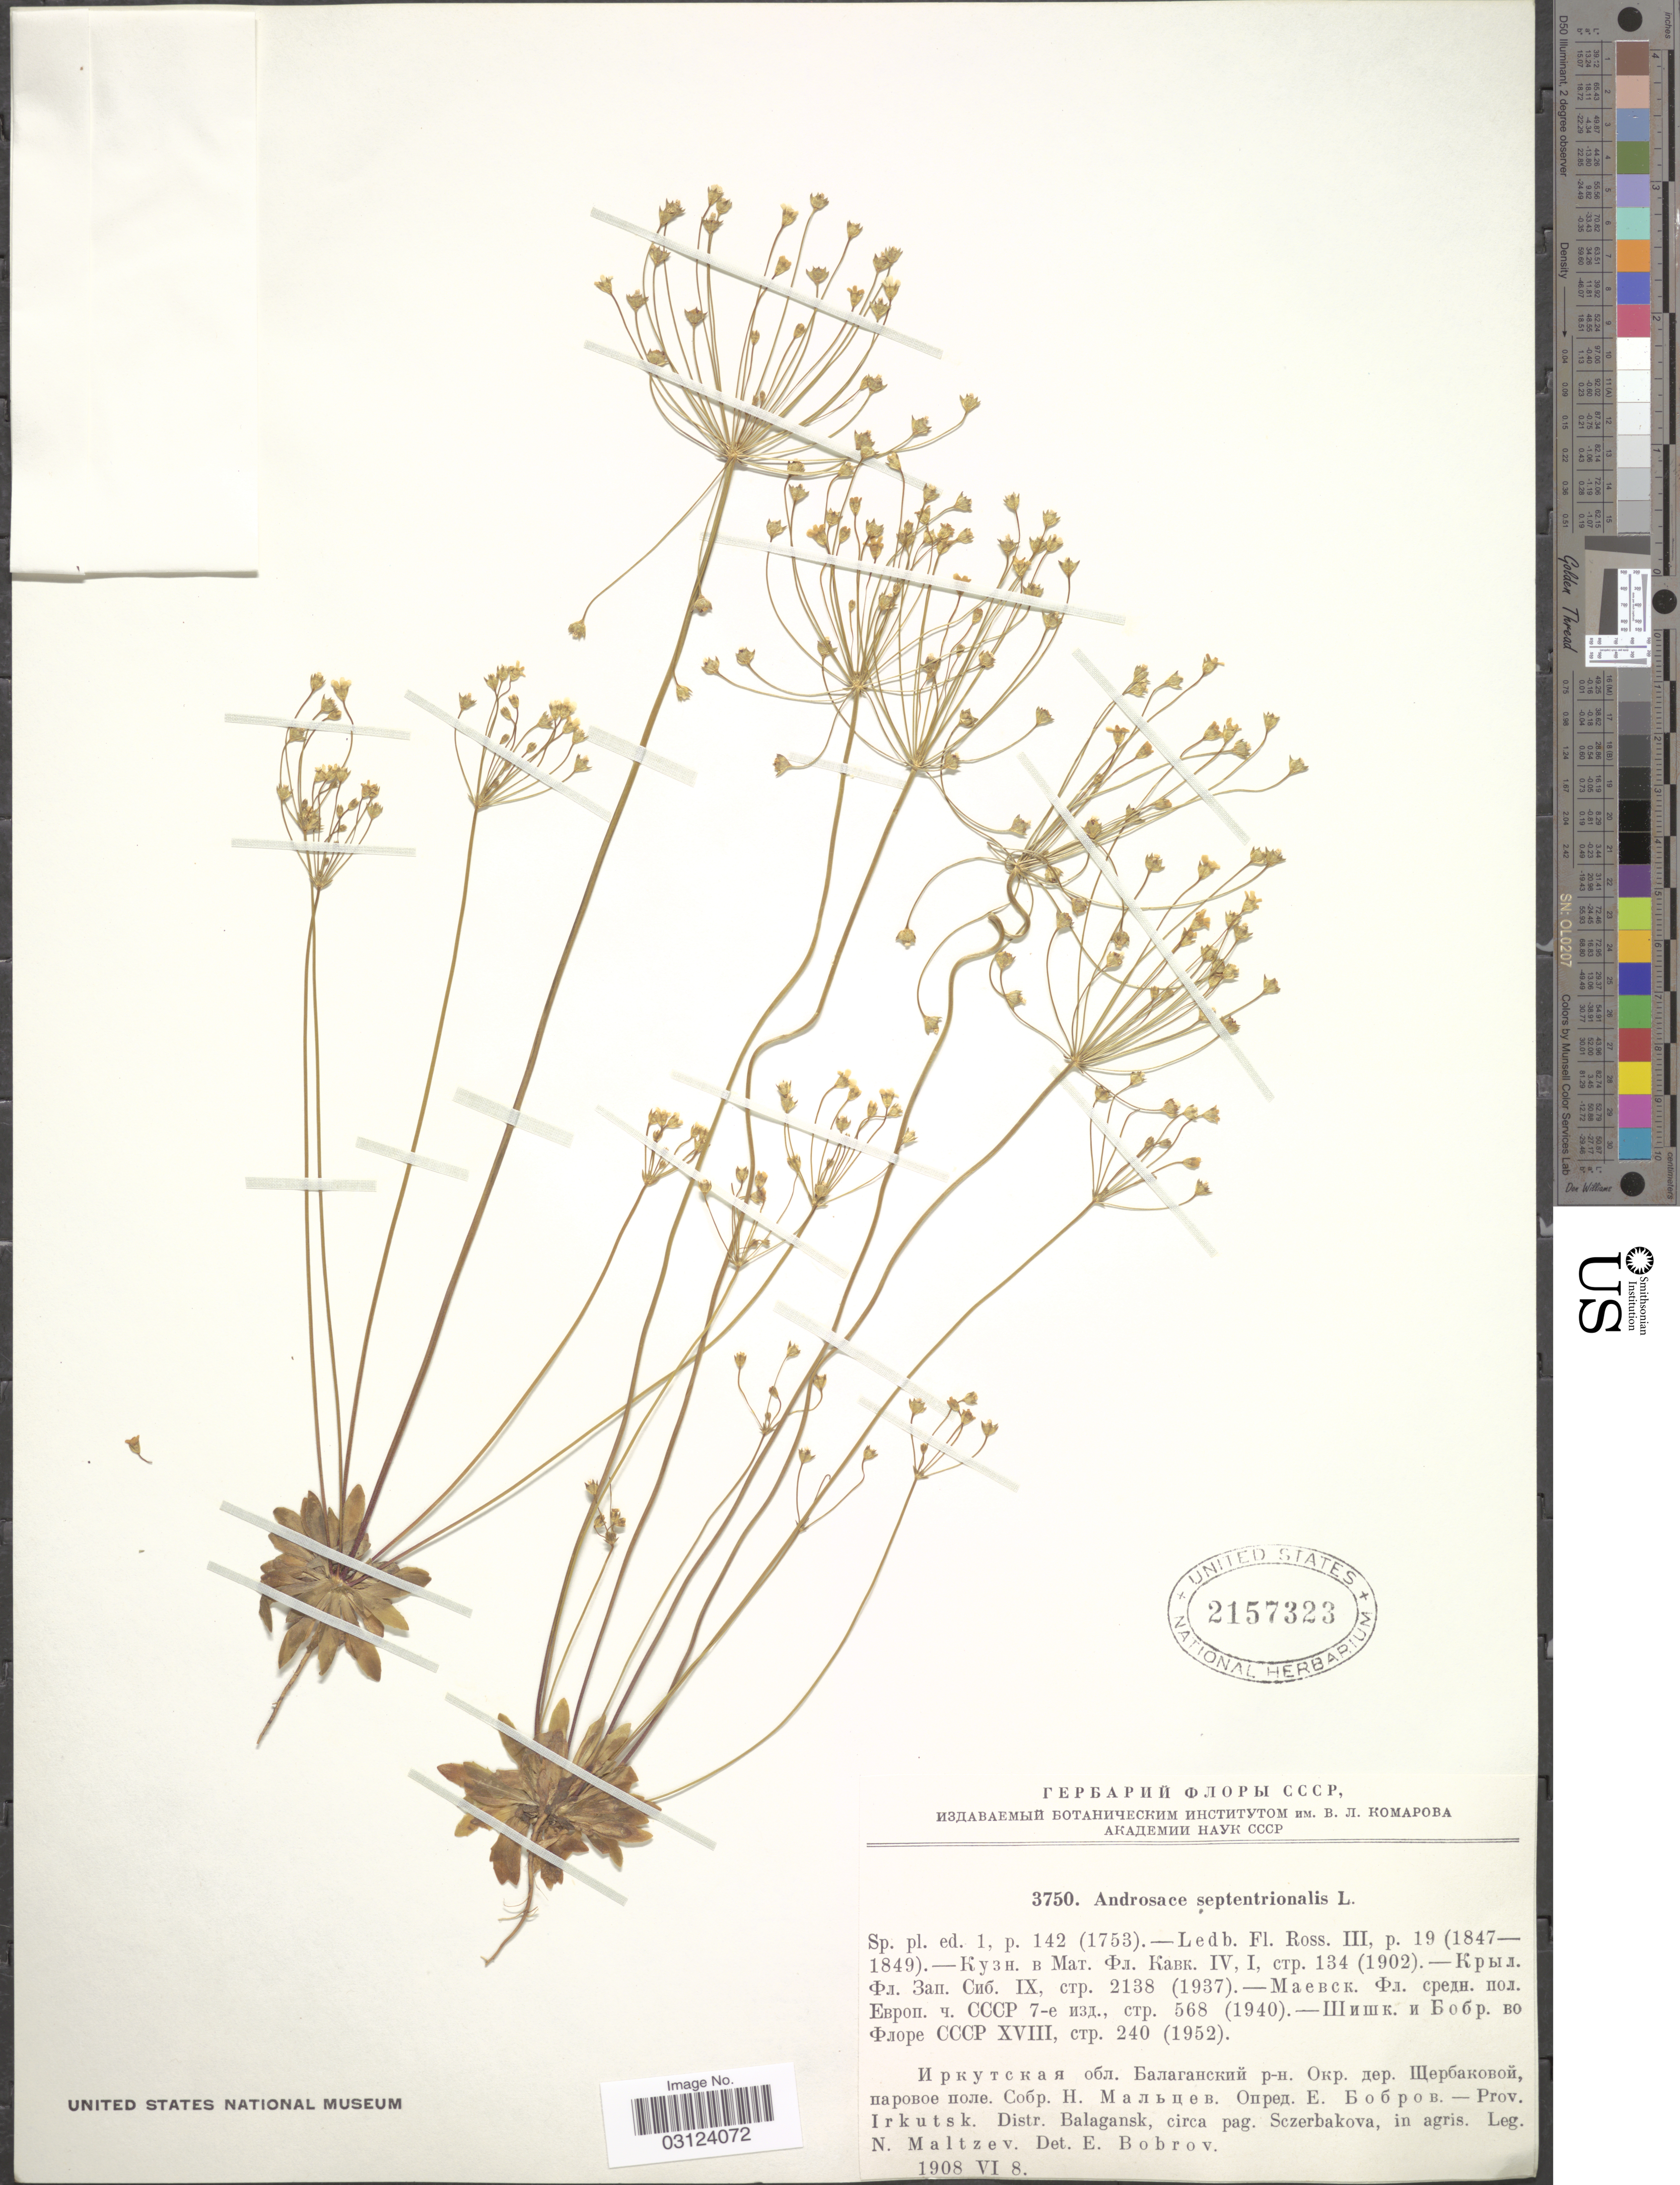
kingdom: Plantae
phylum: Tracheophyta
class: Magnoliopsida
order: Ericales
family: Primulaceae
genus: Androsace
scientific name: Androsace septentrionalis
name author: L.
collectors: N. Maltzev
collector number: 3750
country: Russian Federation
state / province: Irkutsk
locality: Distr. Balagansk, circa pag. Sczerbakova, in agris.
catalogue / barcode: US 2157323